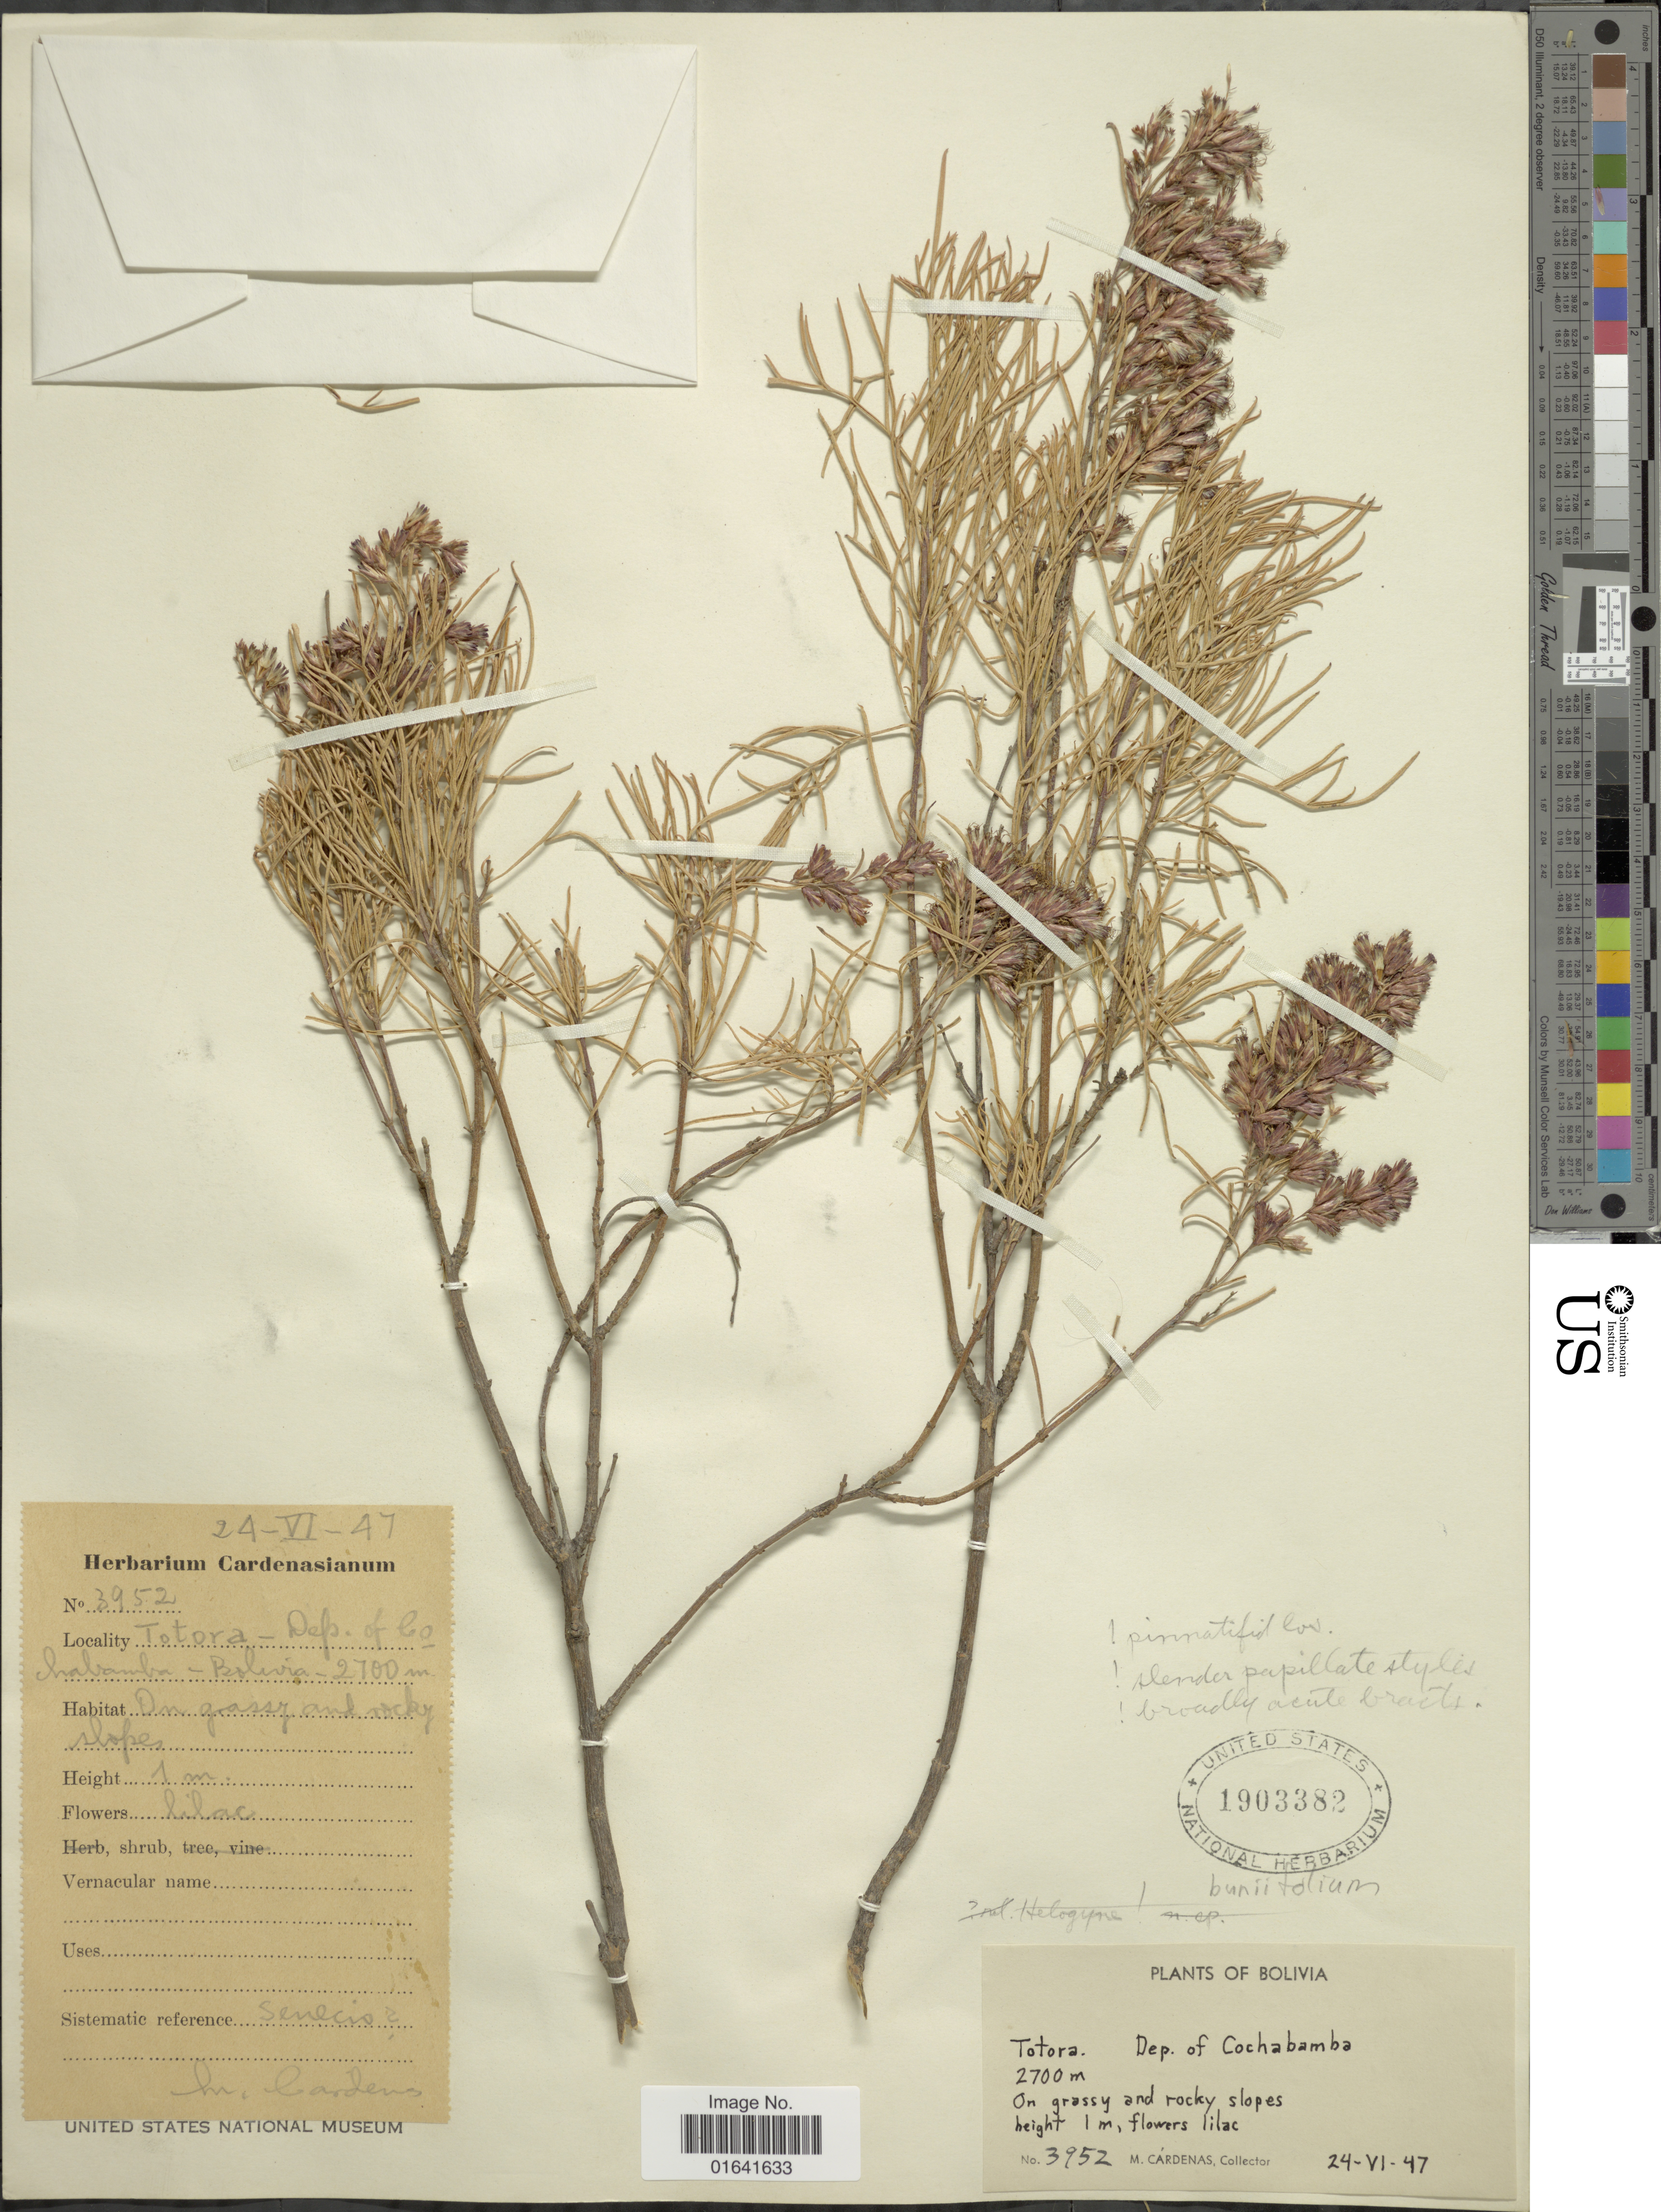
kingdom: Plantae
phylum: Tracheophyta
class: Magnoliopsida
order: Asterales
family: Asteraceae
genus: Acanthostyles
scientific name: Acanthostyles buniifolius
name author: (Hook. & Arn.) R.M. King & H. Rob.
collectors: M. Cárdenas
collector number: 3952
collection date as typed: Transcribed d/m/y: 24/6/47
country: Bolivia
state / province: Cochabamba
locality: Totora - Dep of Cochamba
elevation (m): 2700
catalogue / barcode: US 1903382